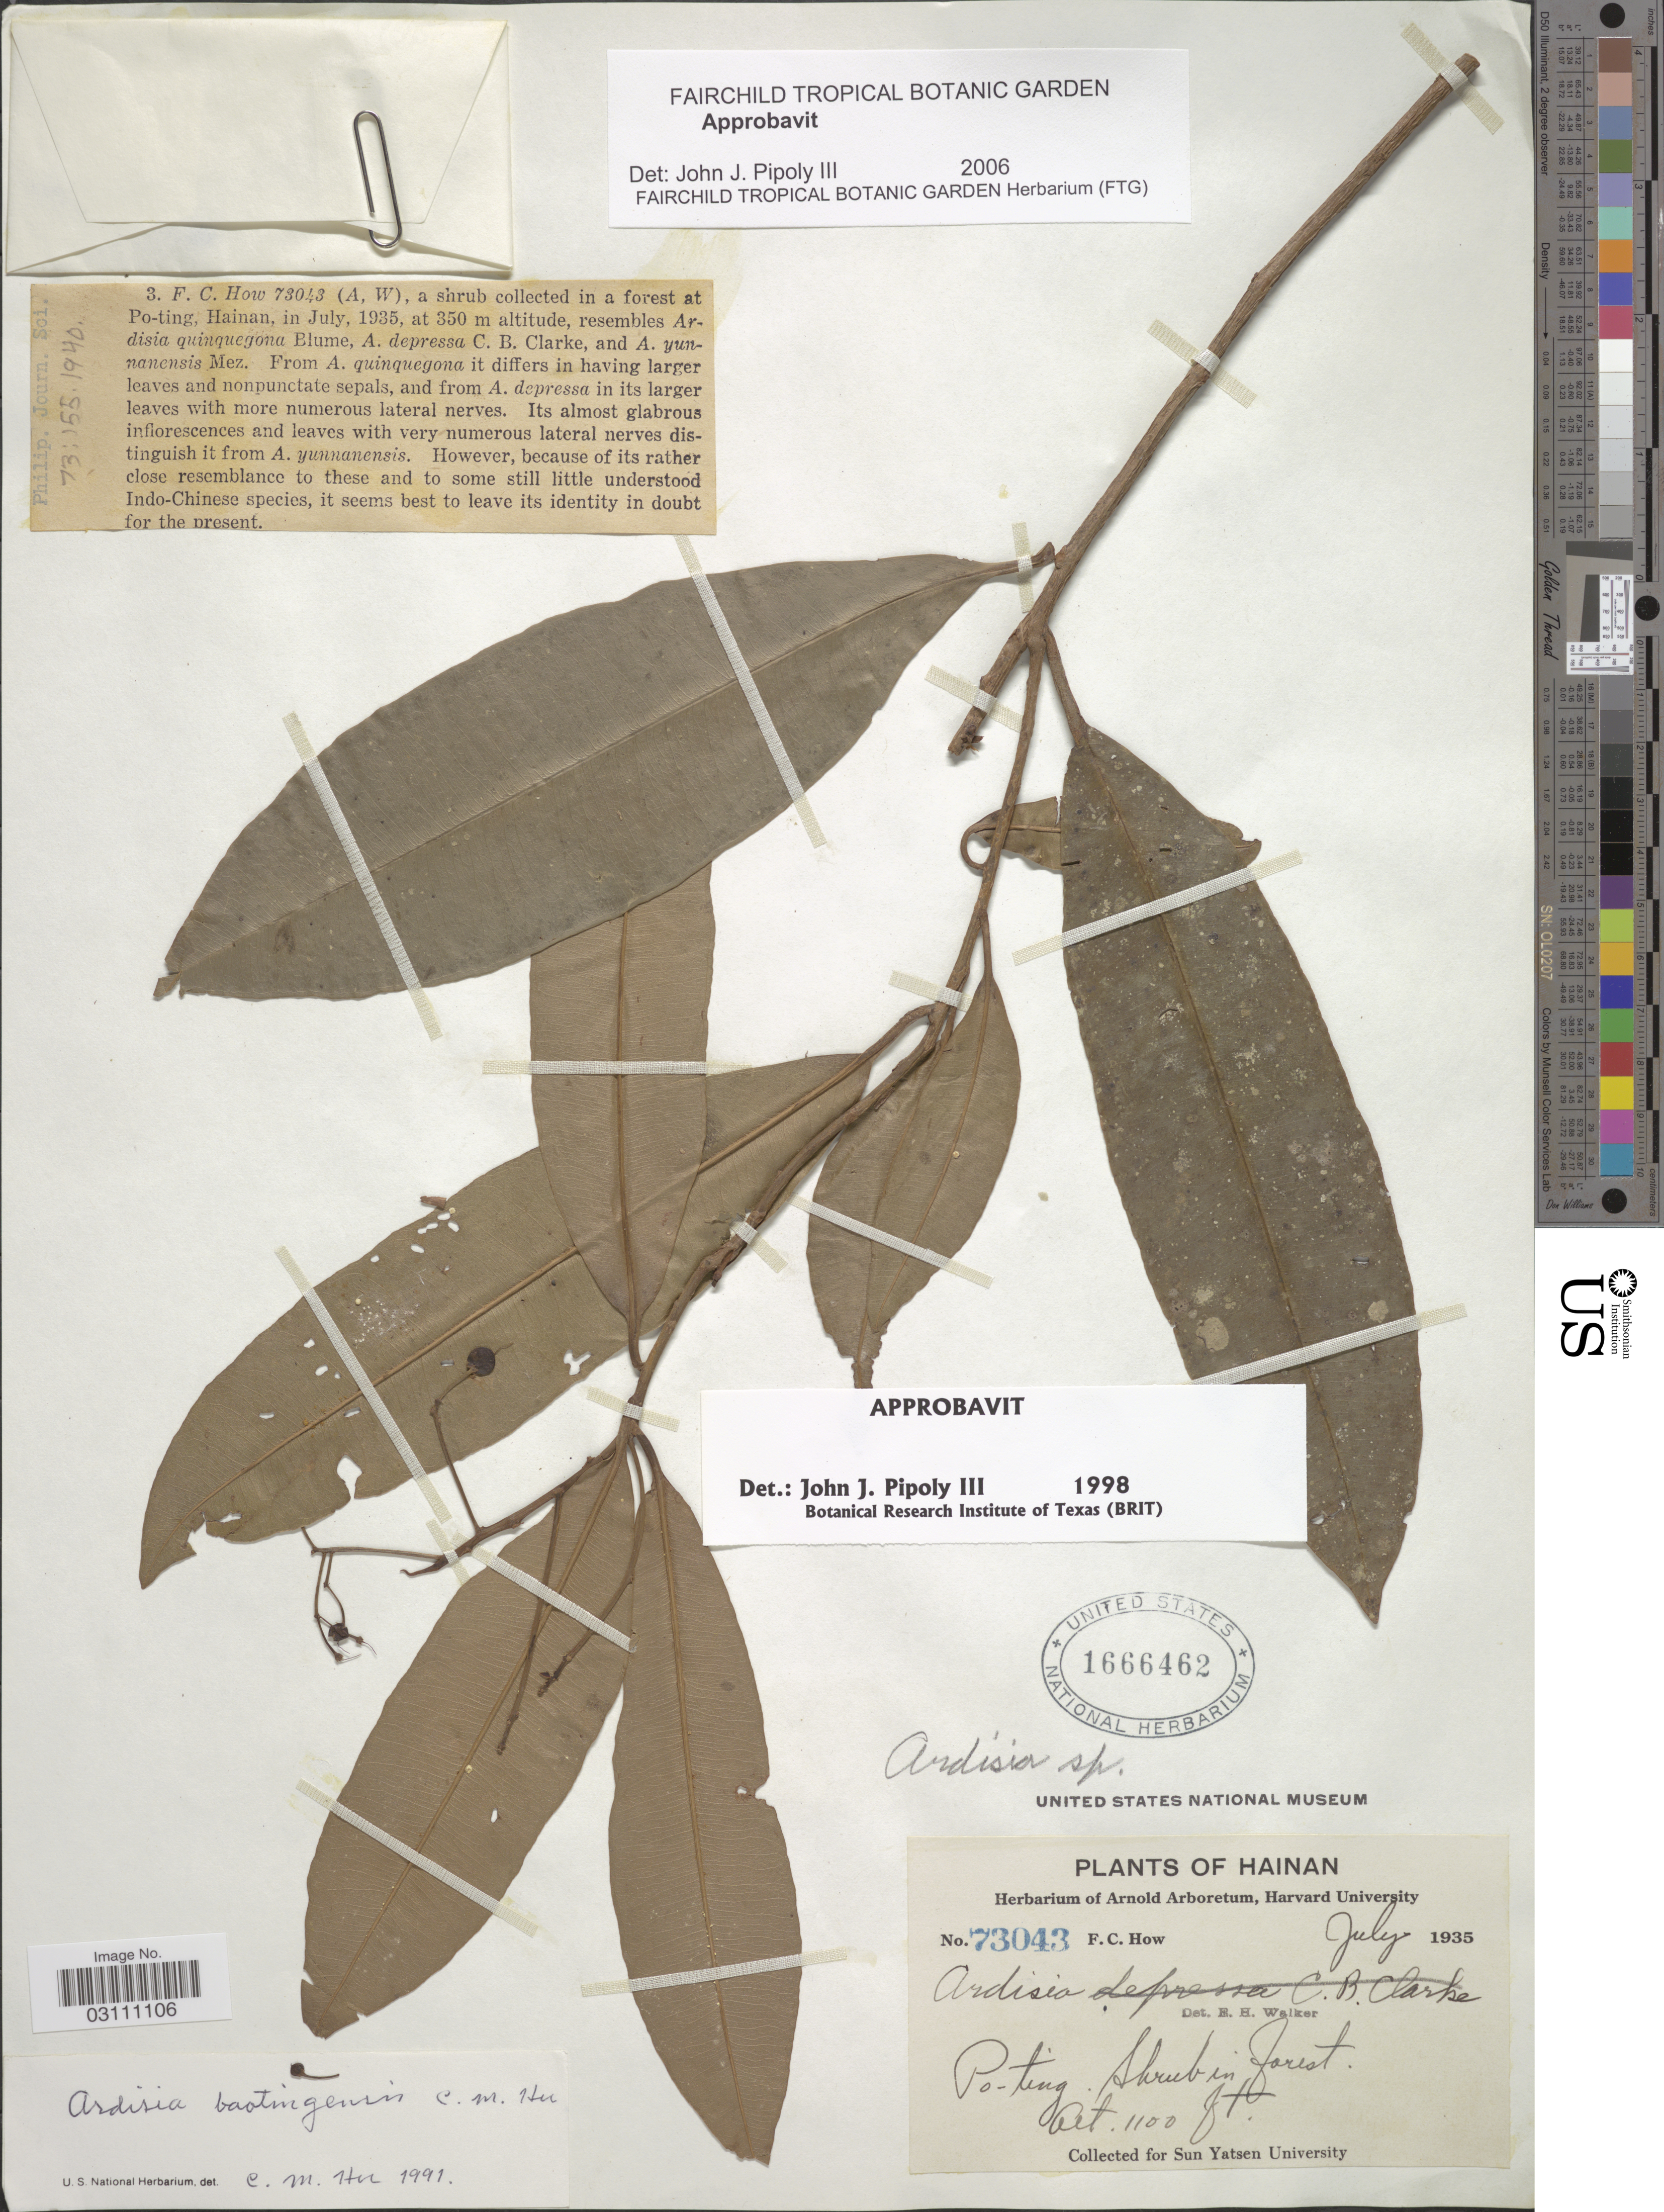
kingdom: Plantae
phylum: Tracheophyta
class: Magnoliopsida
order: Ericales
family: Primulaceae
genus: Ardisia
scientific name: Ardisia batangaensis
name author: Taton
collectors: F. C. How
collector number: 73043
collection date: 1935-07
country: China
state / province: Hainan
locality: Po-ting.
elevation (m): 335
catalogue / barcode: US 1666462